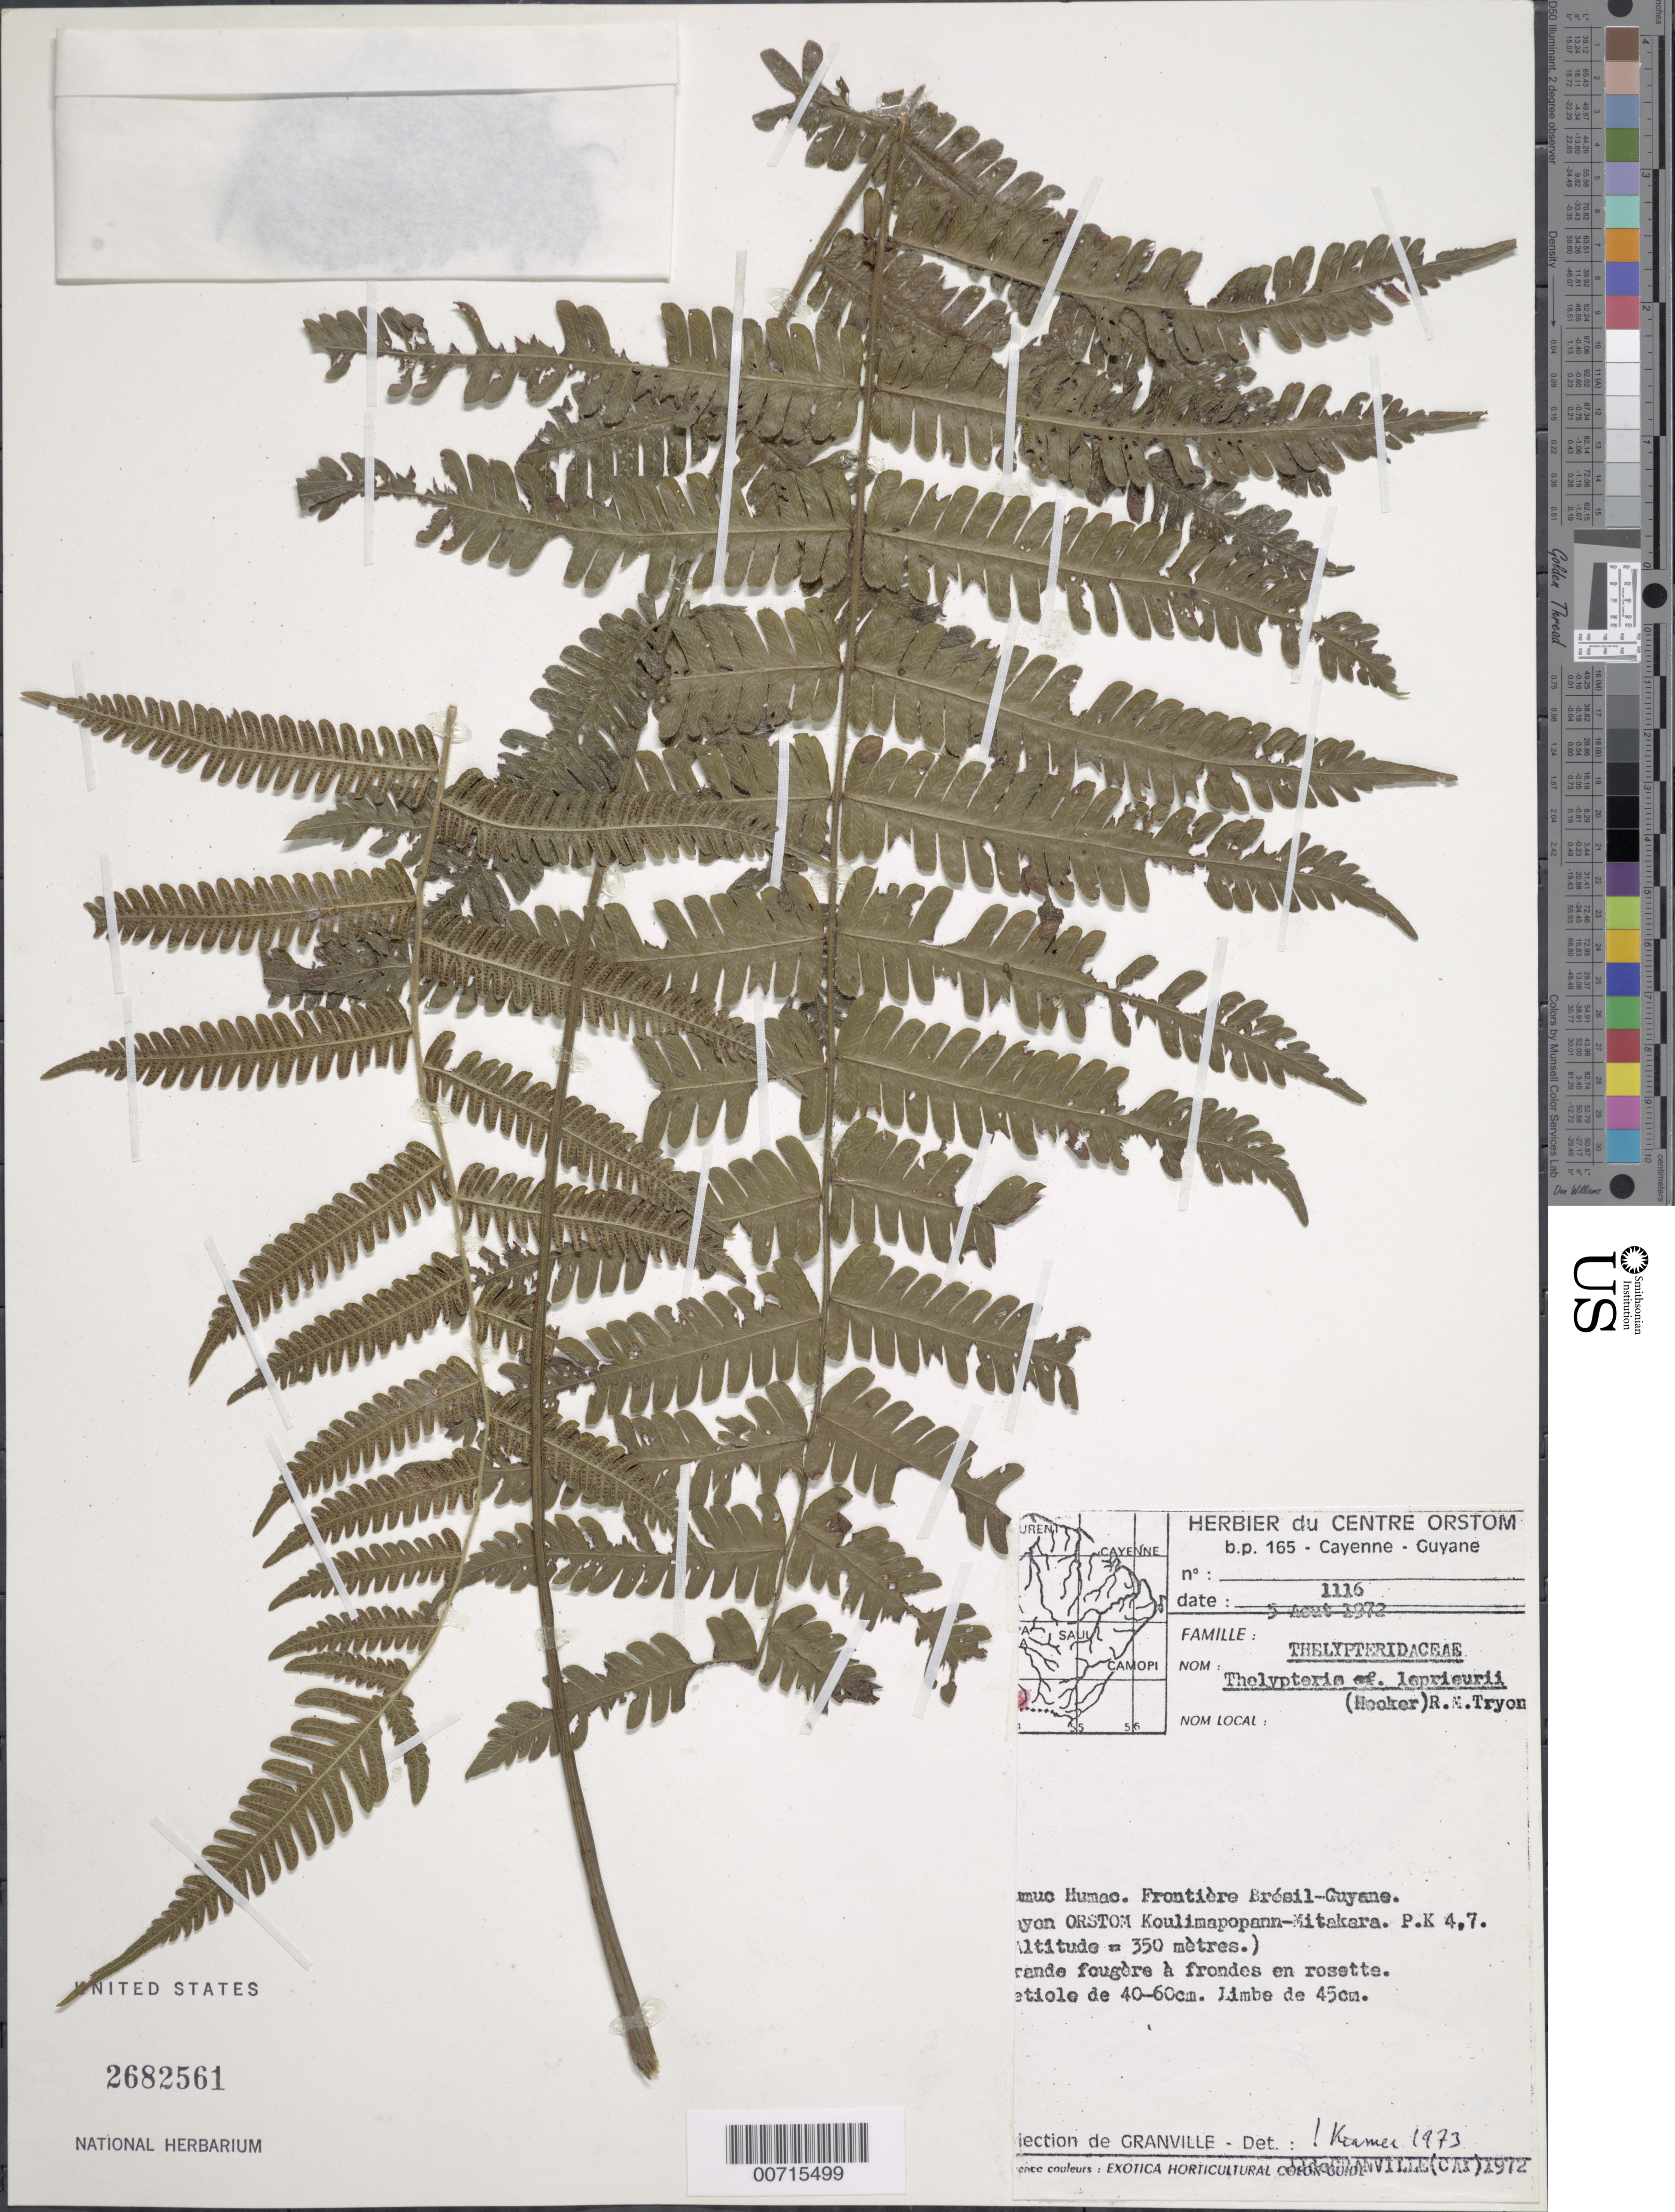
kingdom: Plantae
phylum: Tracheophyta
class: Polypodiopsida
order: Polypodiales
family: Thelypteridaceae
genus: Steiropteris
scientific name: Steiropteris leprieurii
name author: (Hook. f.) Pic. Serm.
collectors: J.-J. de Granville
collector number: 1116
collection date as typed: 5-Aug-72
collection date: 1972-08-05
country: French Guiana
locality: Tumuc-Humac, ORSTOM Koulimapopann-Mitakara frontierre, pk 4.7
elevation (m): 350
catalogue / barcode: US 2682561